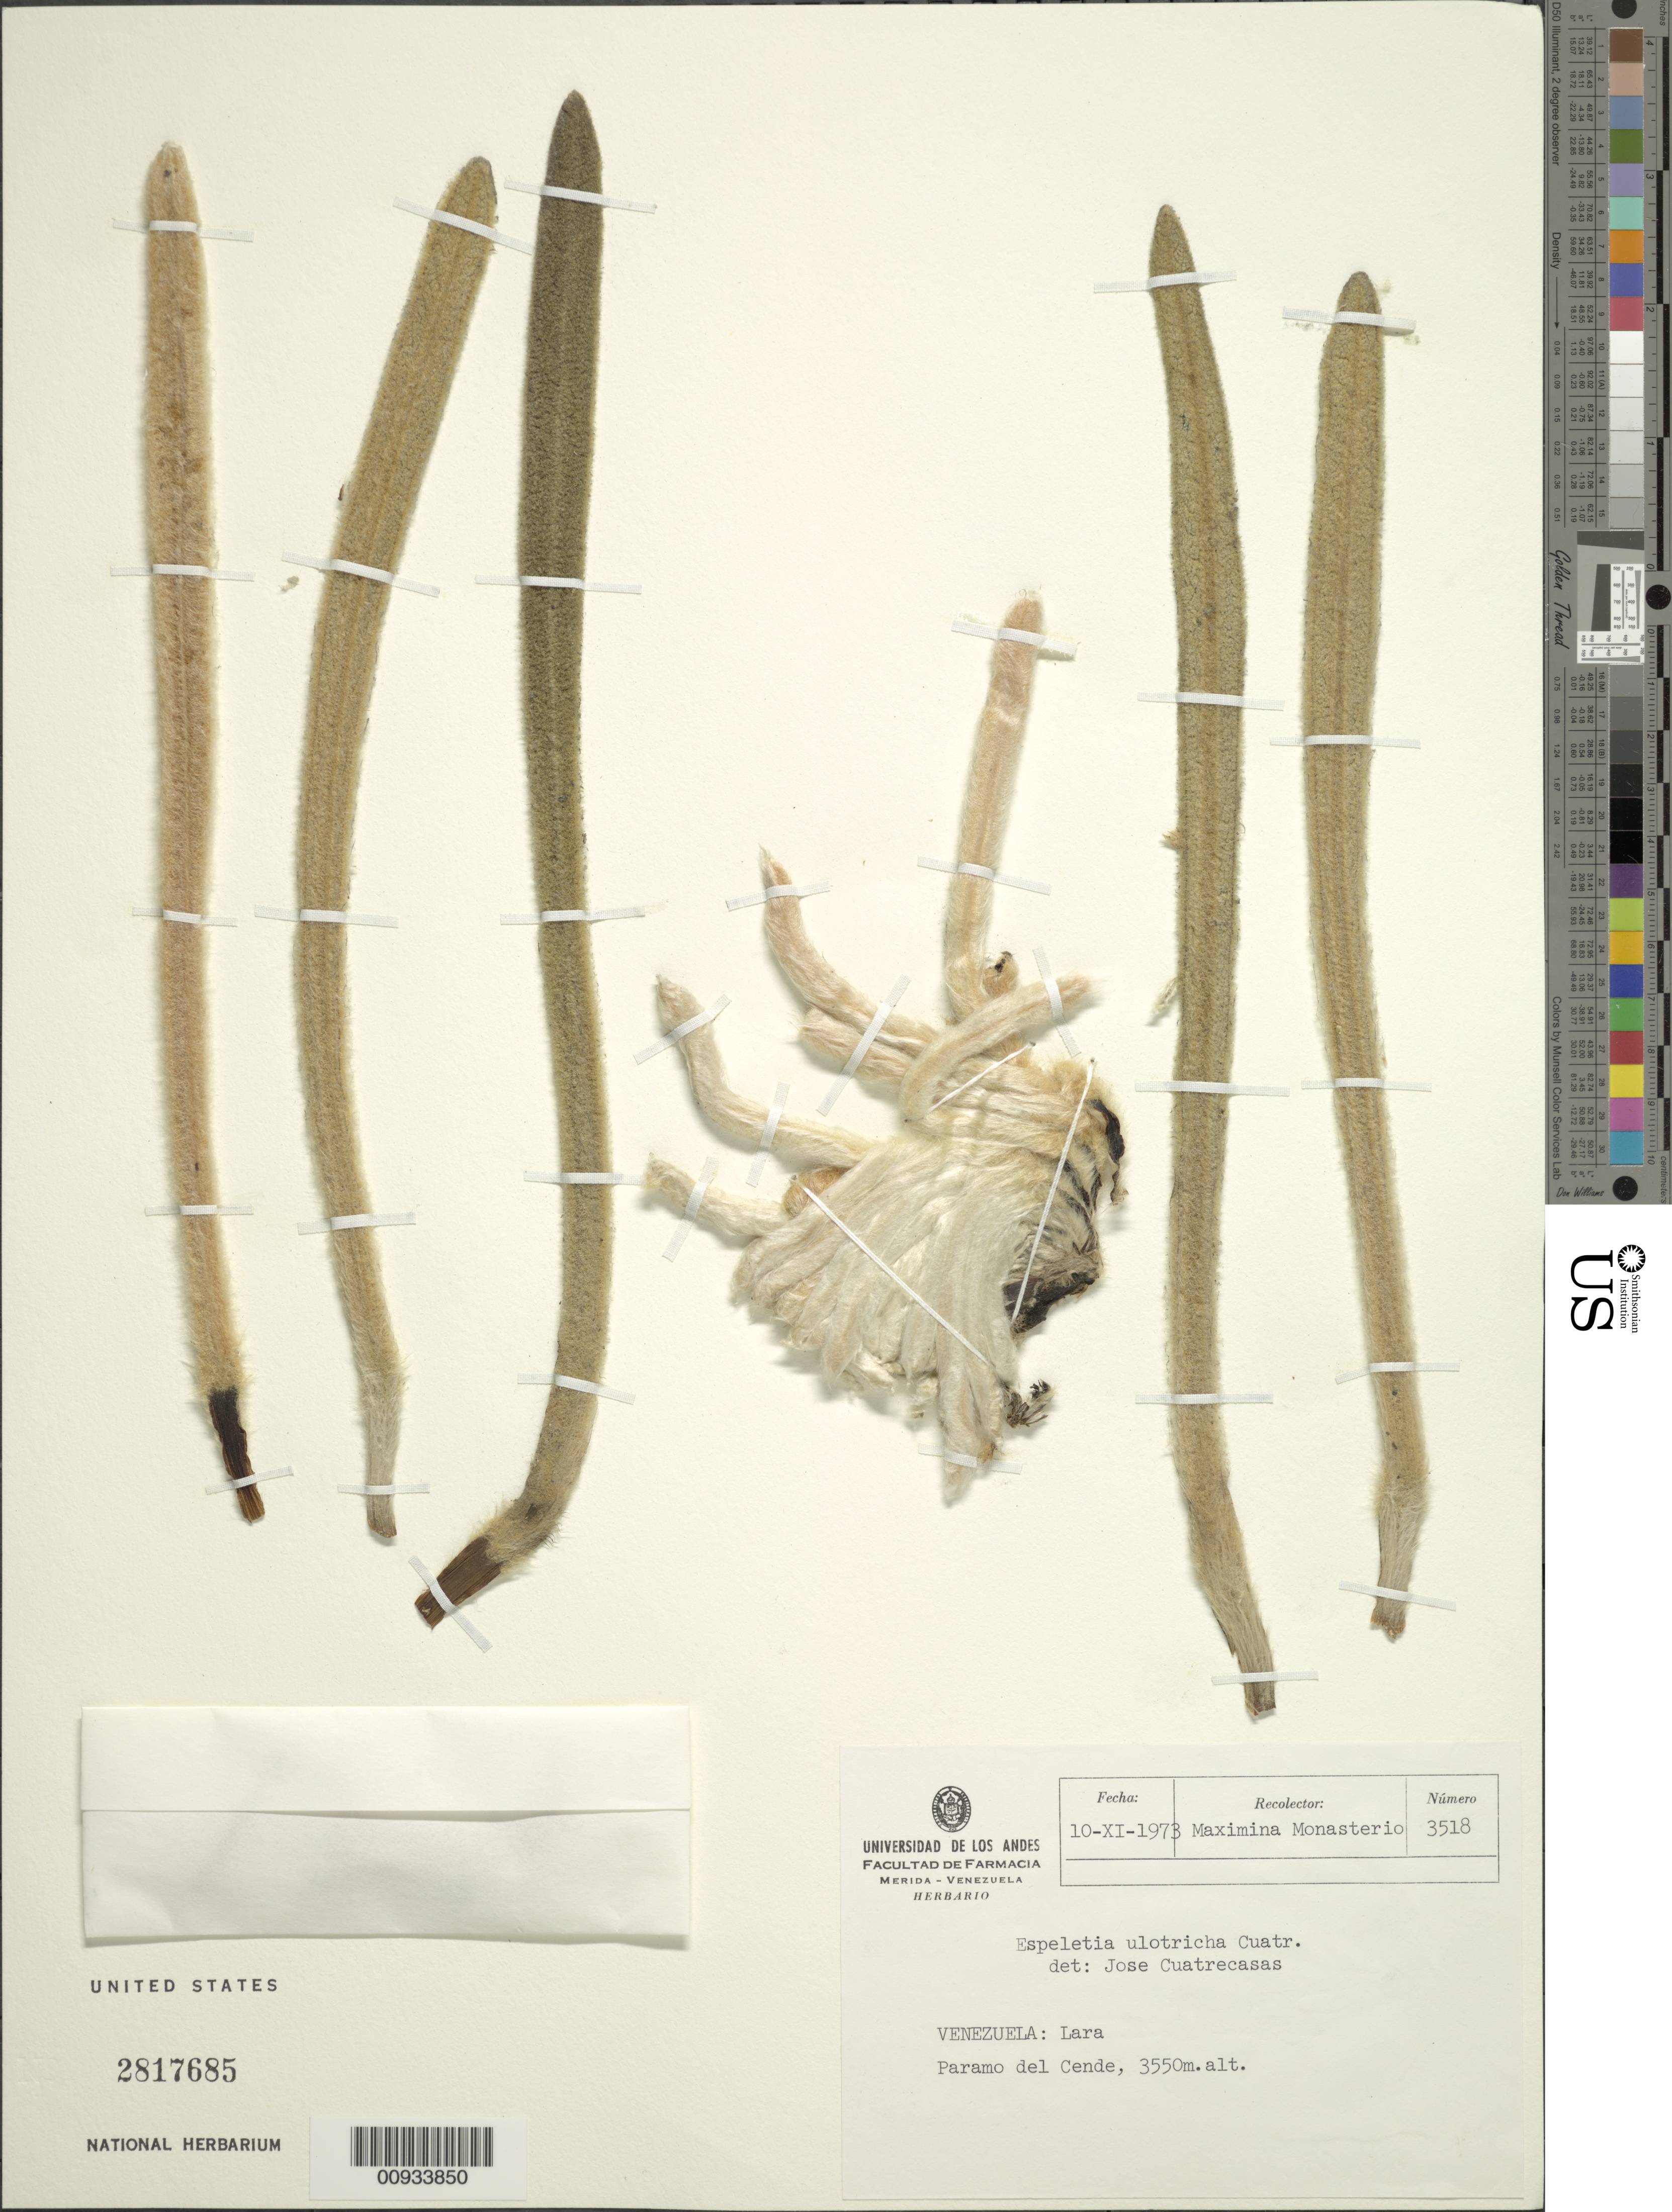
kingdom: Plantae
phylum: Tracheophyta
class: Magnoliopsida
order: Asterales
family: Asteraceae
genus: Espeletia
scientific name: Espeletia ulotricha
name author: Cuatrec.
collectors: M. Monasterio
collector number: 3518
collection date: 1978-11-10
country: Venezuela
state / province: Lara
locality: Paramo del Cende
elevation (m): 3550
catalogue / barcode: US 2817685